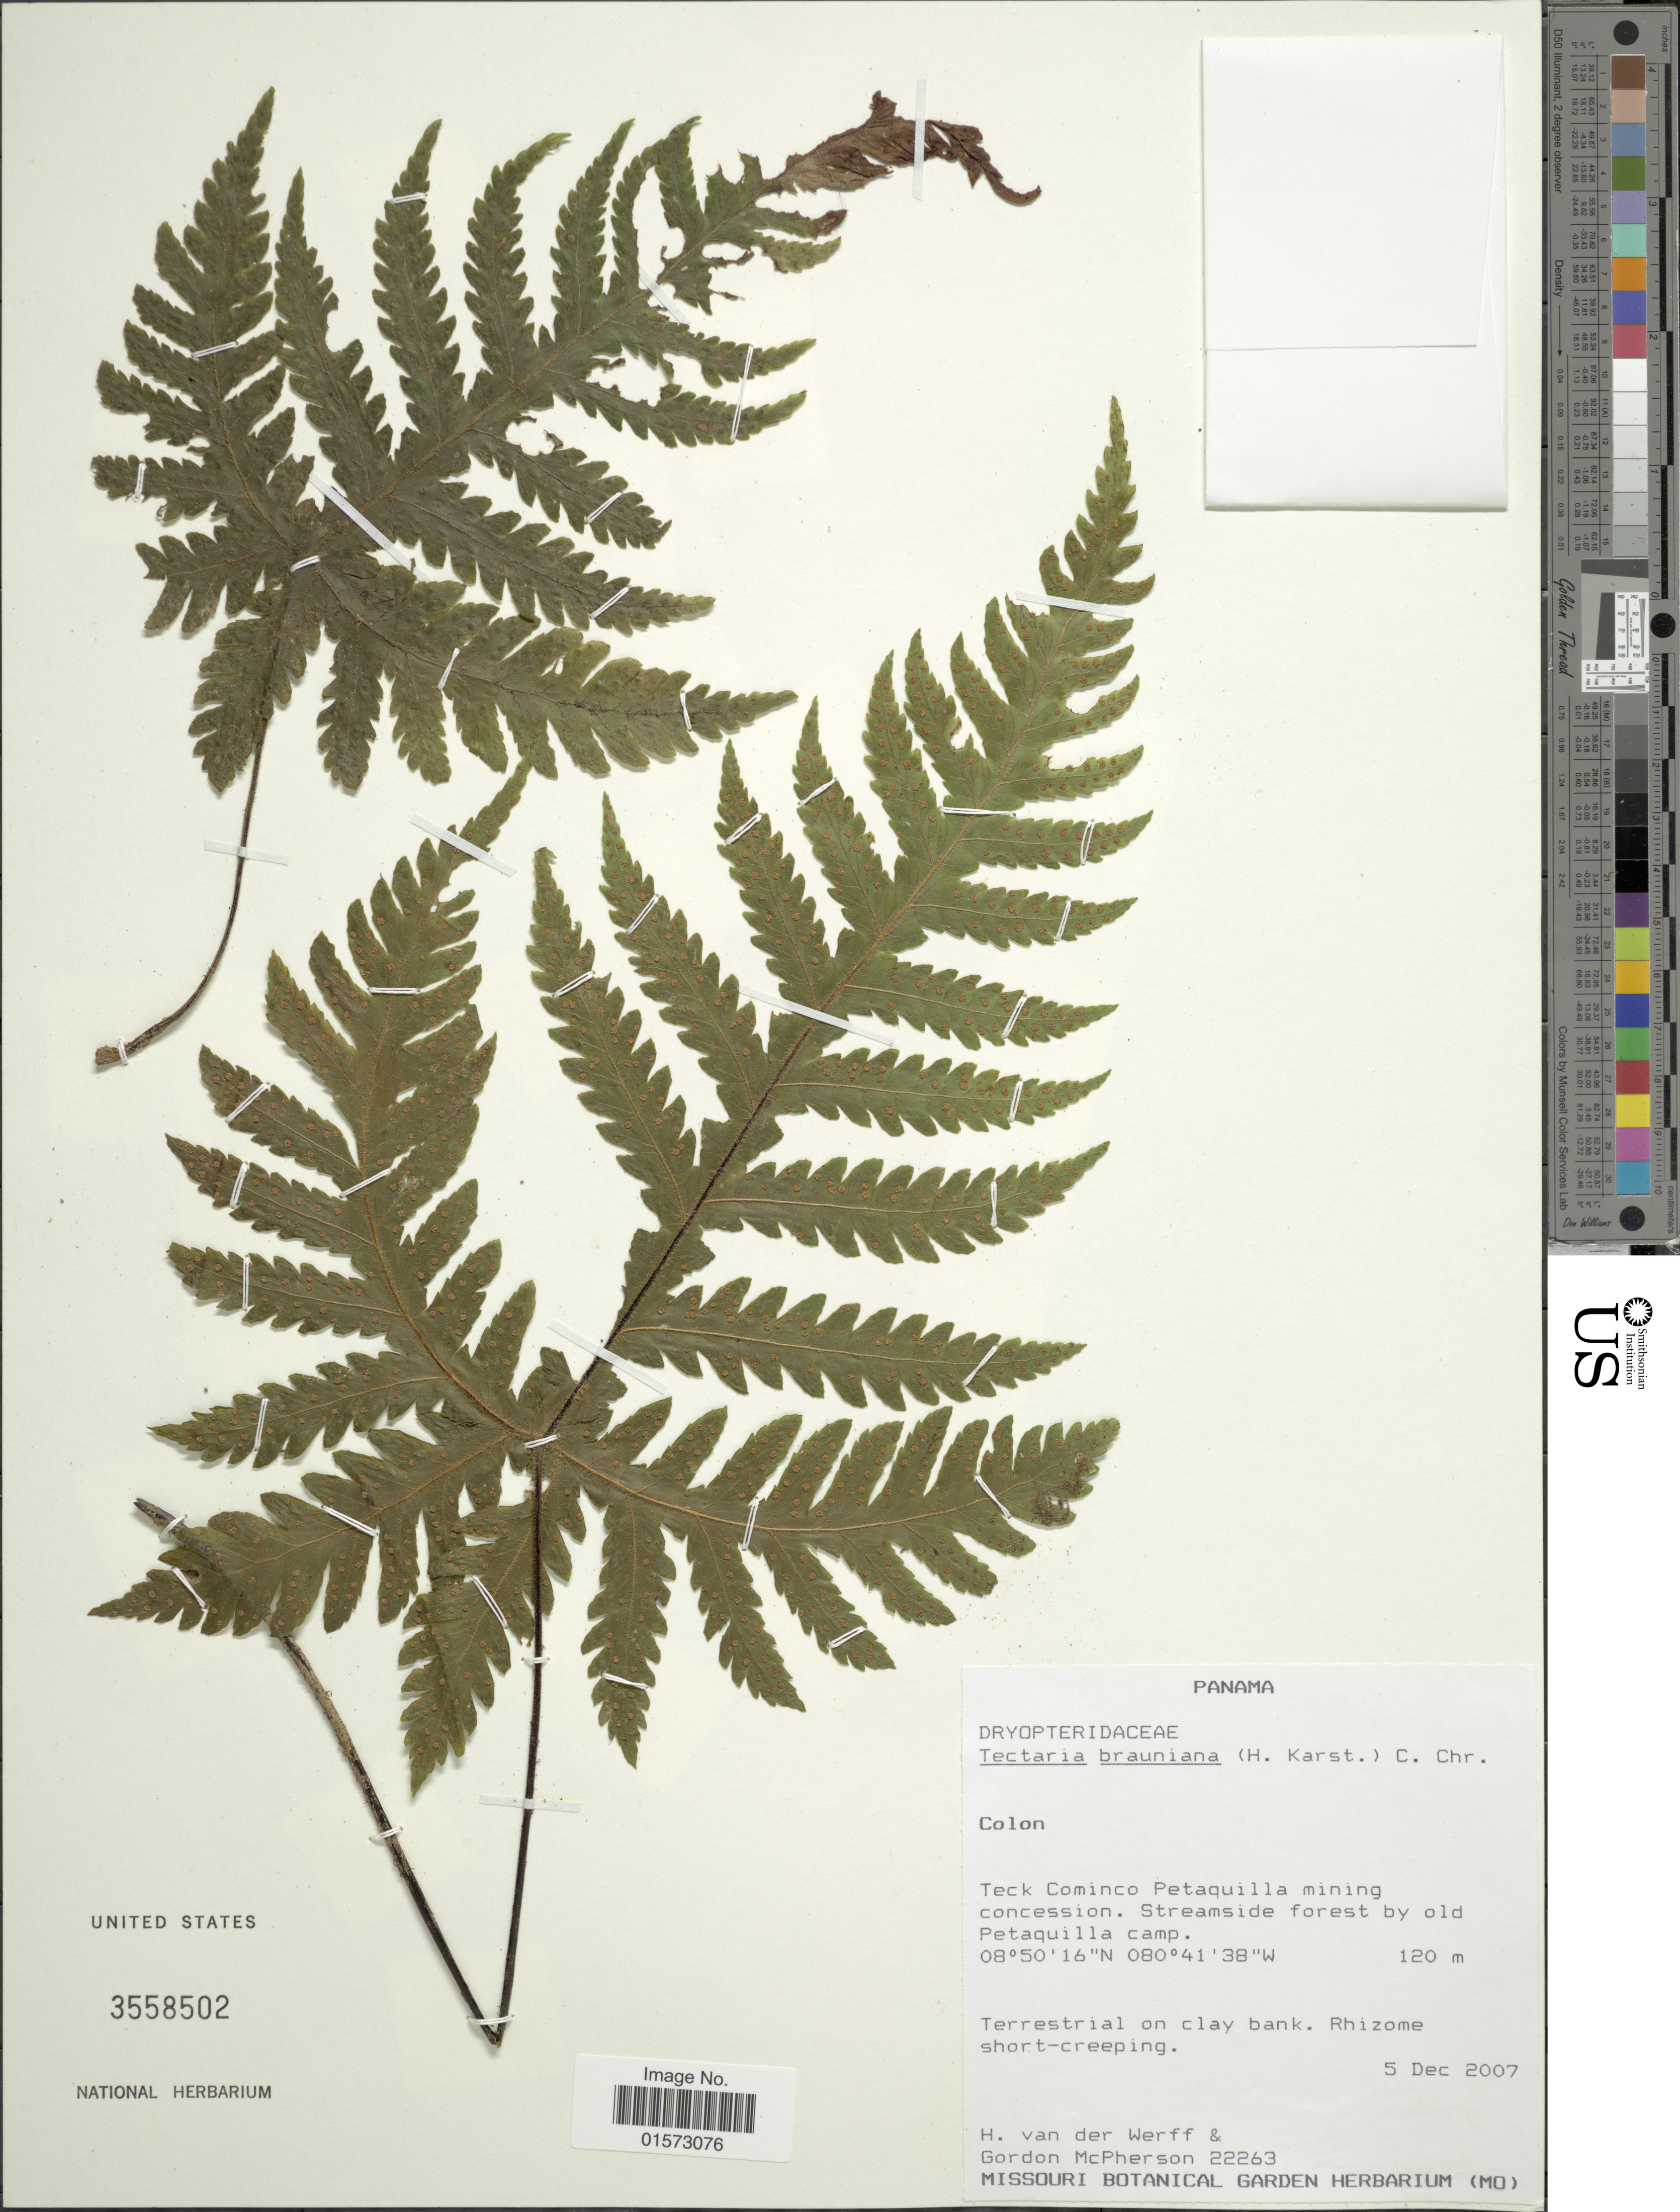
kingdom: Plantae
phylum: Tracheophyta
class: Polypodiopsida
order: Polypodiales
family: Tectariaceae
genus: Tectaria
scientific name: Tectaria brauniana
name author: (H. Karst.) C. Chr.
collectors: H. van der Werff & G. D. McPherson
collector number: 22263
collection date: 2007-12-05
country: Panama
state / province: Colón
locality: Teck Cominco Petaquilla mining concession. Streamside forest by old Petaquilla camp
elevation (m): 120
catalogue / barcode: US 3558502